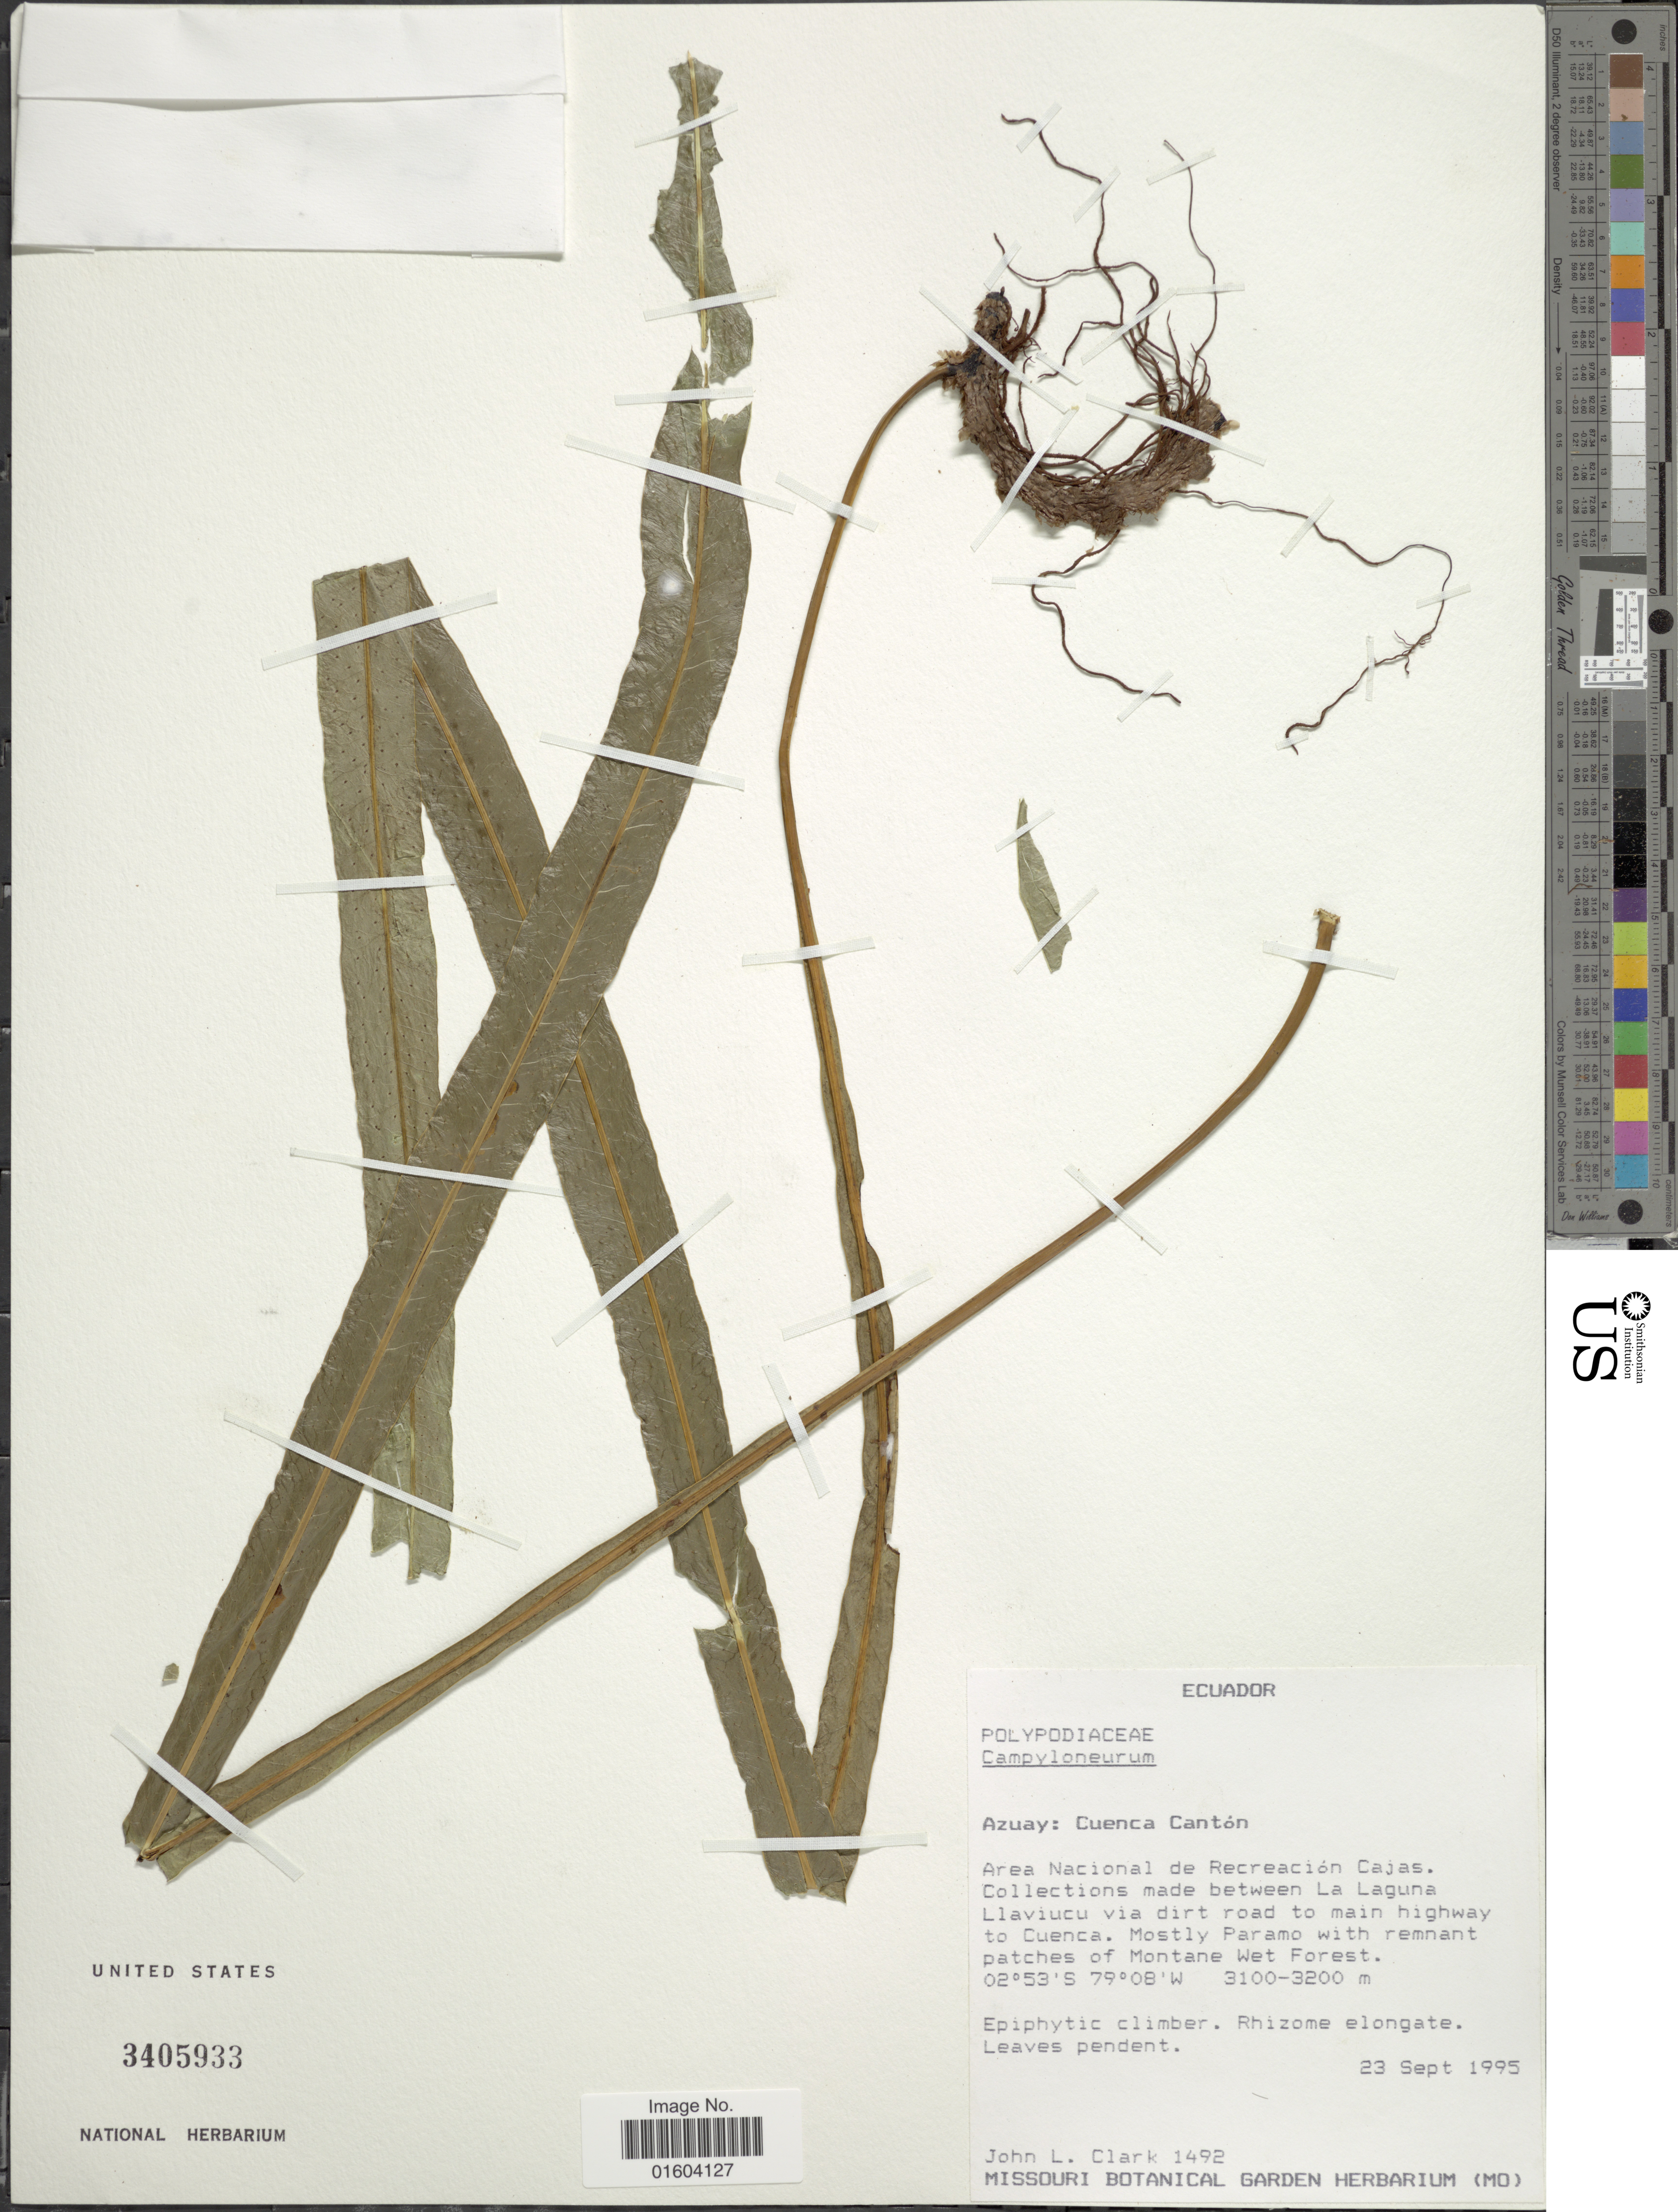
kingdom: Plantae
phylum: Tracheophyta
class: Polypodiopsida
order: Polypodiales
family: Polypodiaceae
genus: Campyloneurum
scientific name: Campyloneurum chlorolepis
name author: Alston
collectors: J. L. Clark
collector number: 1492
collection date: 1995-09-23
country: Ecuador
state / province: Azuay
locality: Ecuador. Azuay: Cuenca Canton. Area Nacional de Recreacion Cajas.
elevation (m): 3100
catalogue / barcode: US 3405933